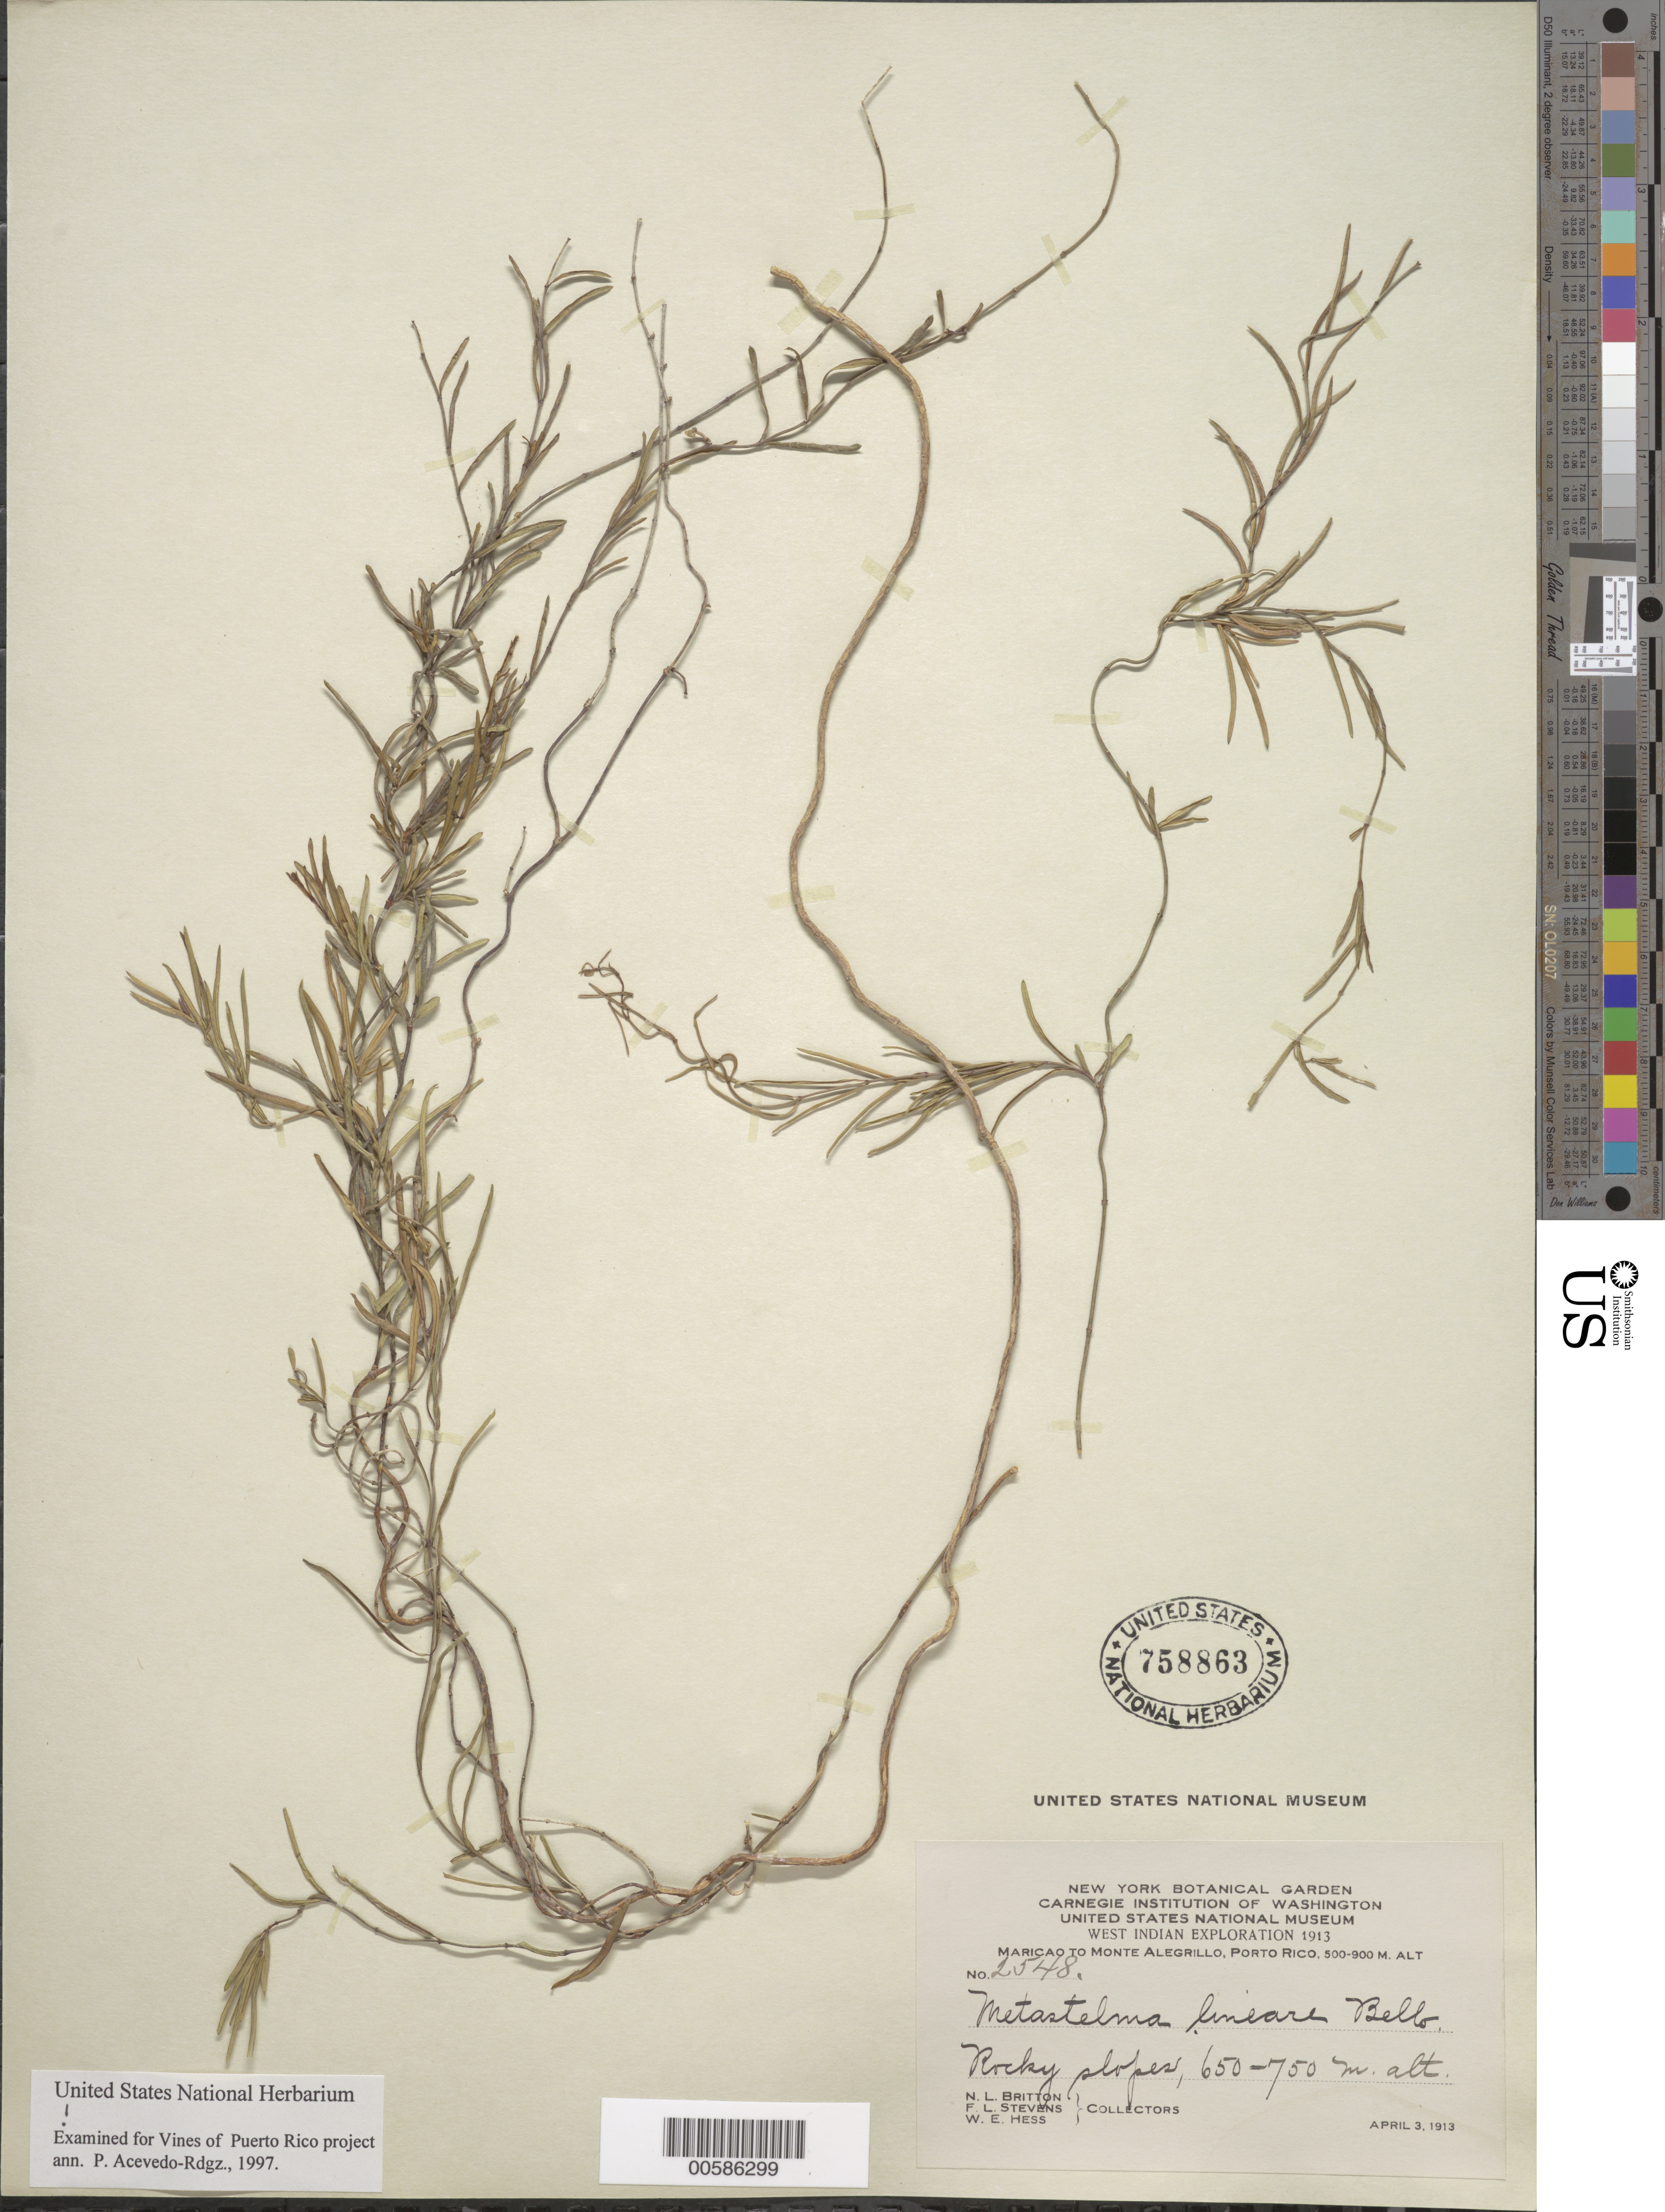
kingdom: Plantae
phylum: Tracheophyta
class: Magnoliopsida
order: Gentianales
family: Apocynaceae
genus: Metastelma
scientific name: Metastelma lineare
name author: Bello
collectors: N. Britton, F. L. Stevens & W. Hess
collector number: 2548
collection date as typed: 03 Apr 1913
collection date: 1913-04-03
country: Puerto Rico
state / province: Maricao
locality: Maricao to Monte Alegrillo.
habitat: rocky slopes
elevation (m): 650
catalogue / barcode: US 758863